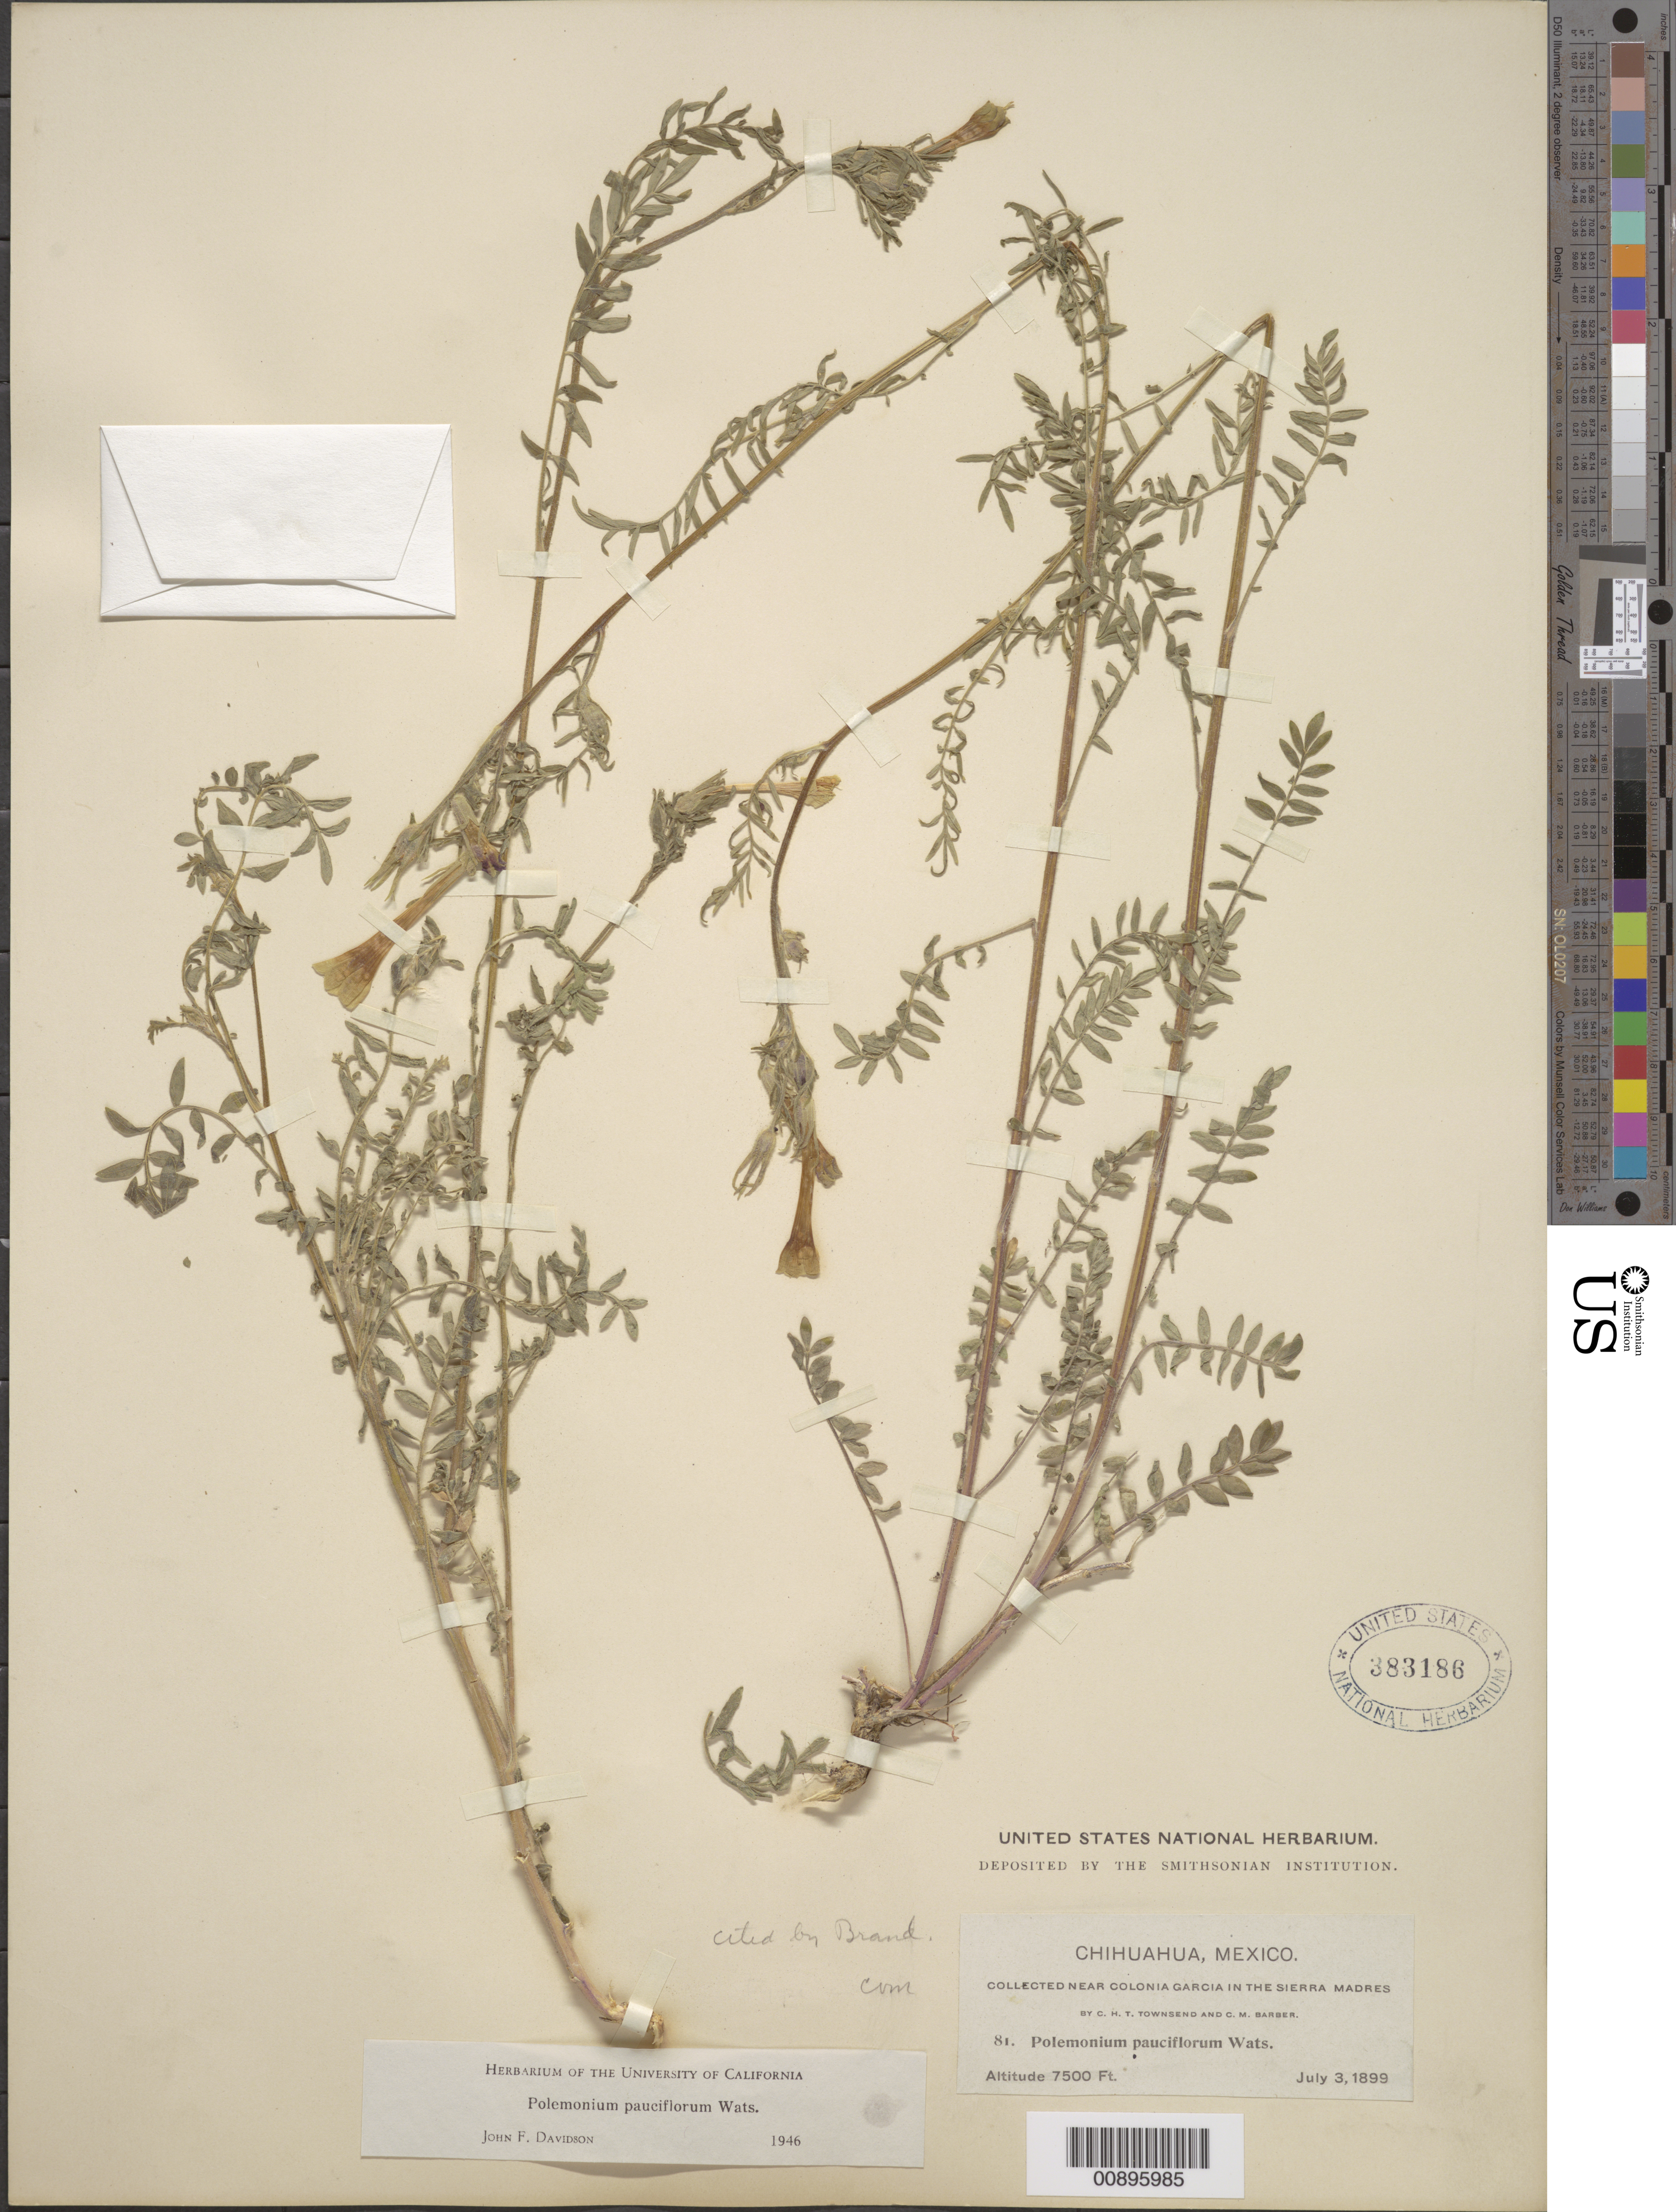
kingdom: Plantae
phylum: Tracheophyta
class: Magnoliopsida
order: Ericales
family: Polemoniaceae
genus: Polemonium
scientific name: Polemonium pauciflorum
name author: S. Watson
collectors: C. H. T. Townsend & C. Barber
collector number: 81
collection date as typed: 03 Jul 1899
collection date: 1899-07-03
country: Mexico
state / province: Chihuahua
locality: Near Colonia García in the Sierra Madre, Chihuahua.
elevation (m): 2286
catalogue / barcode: US 383186